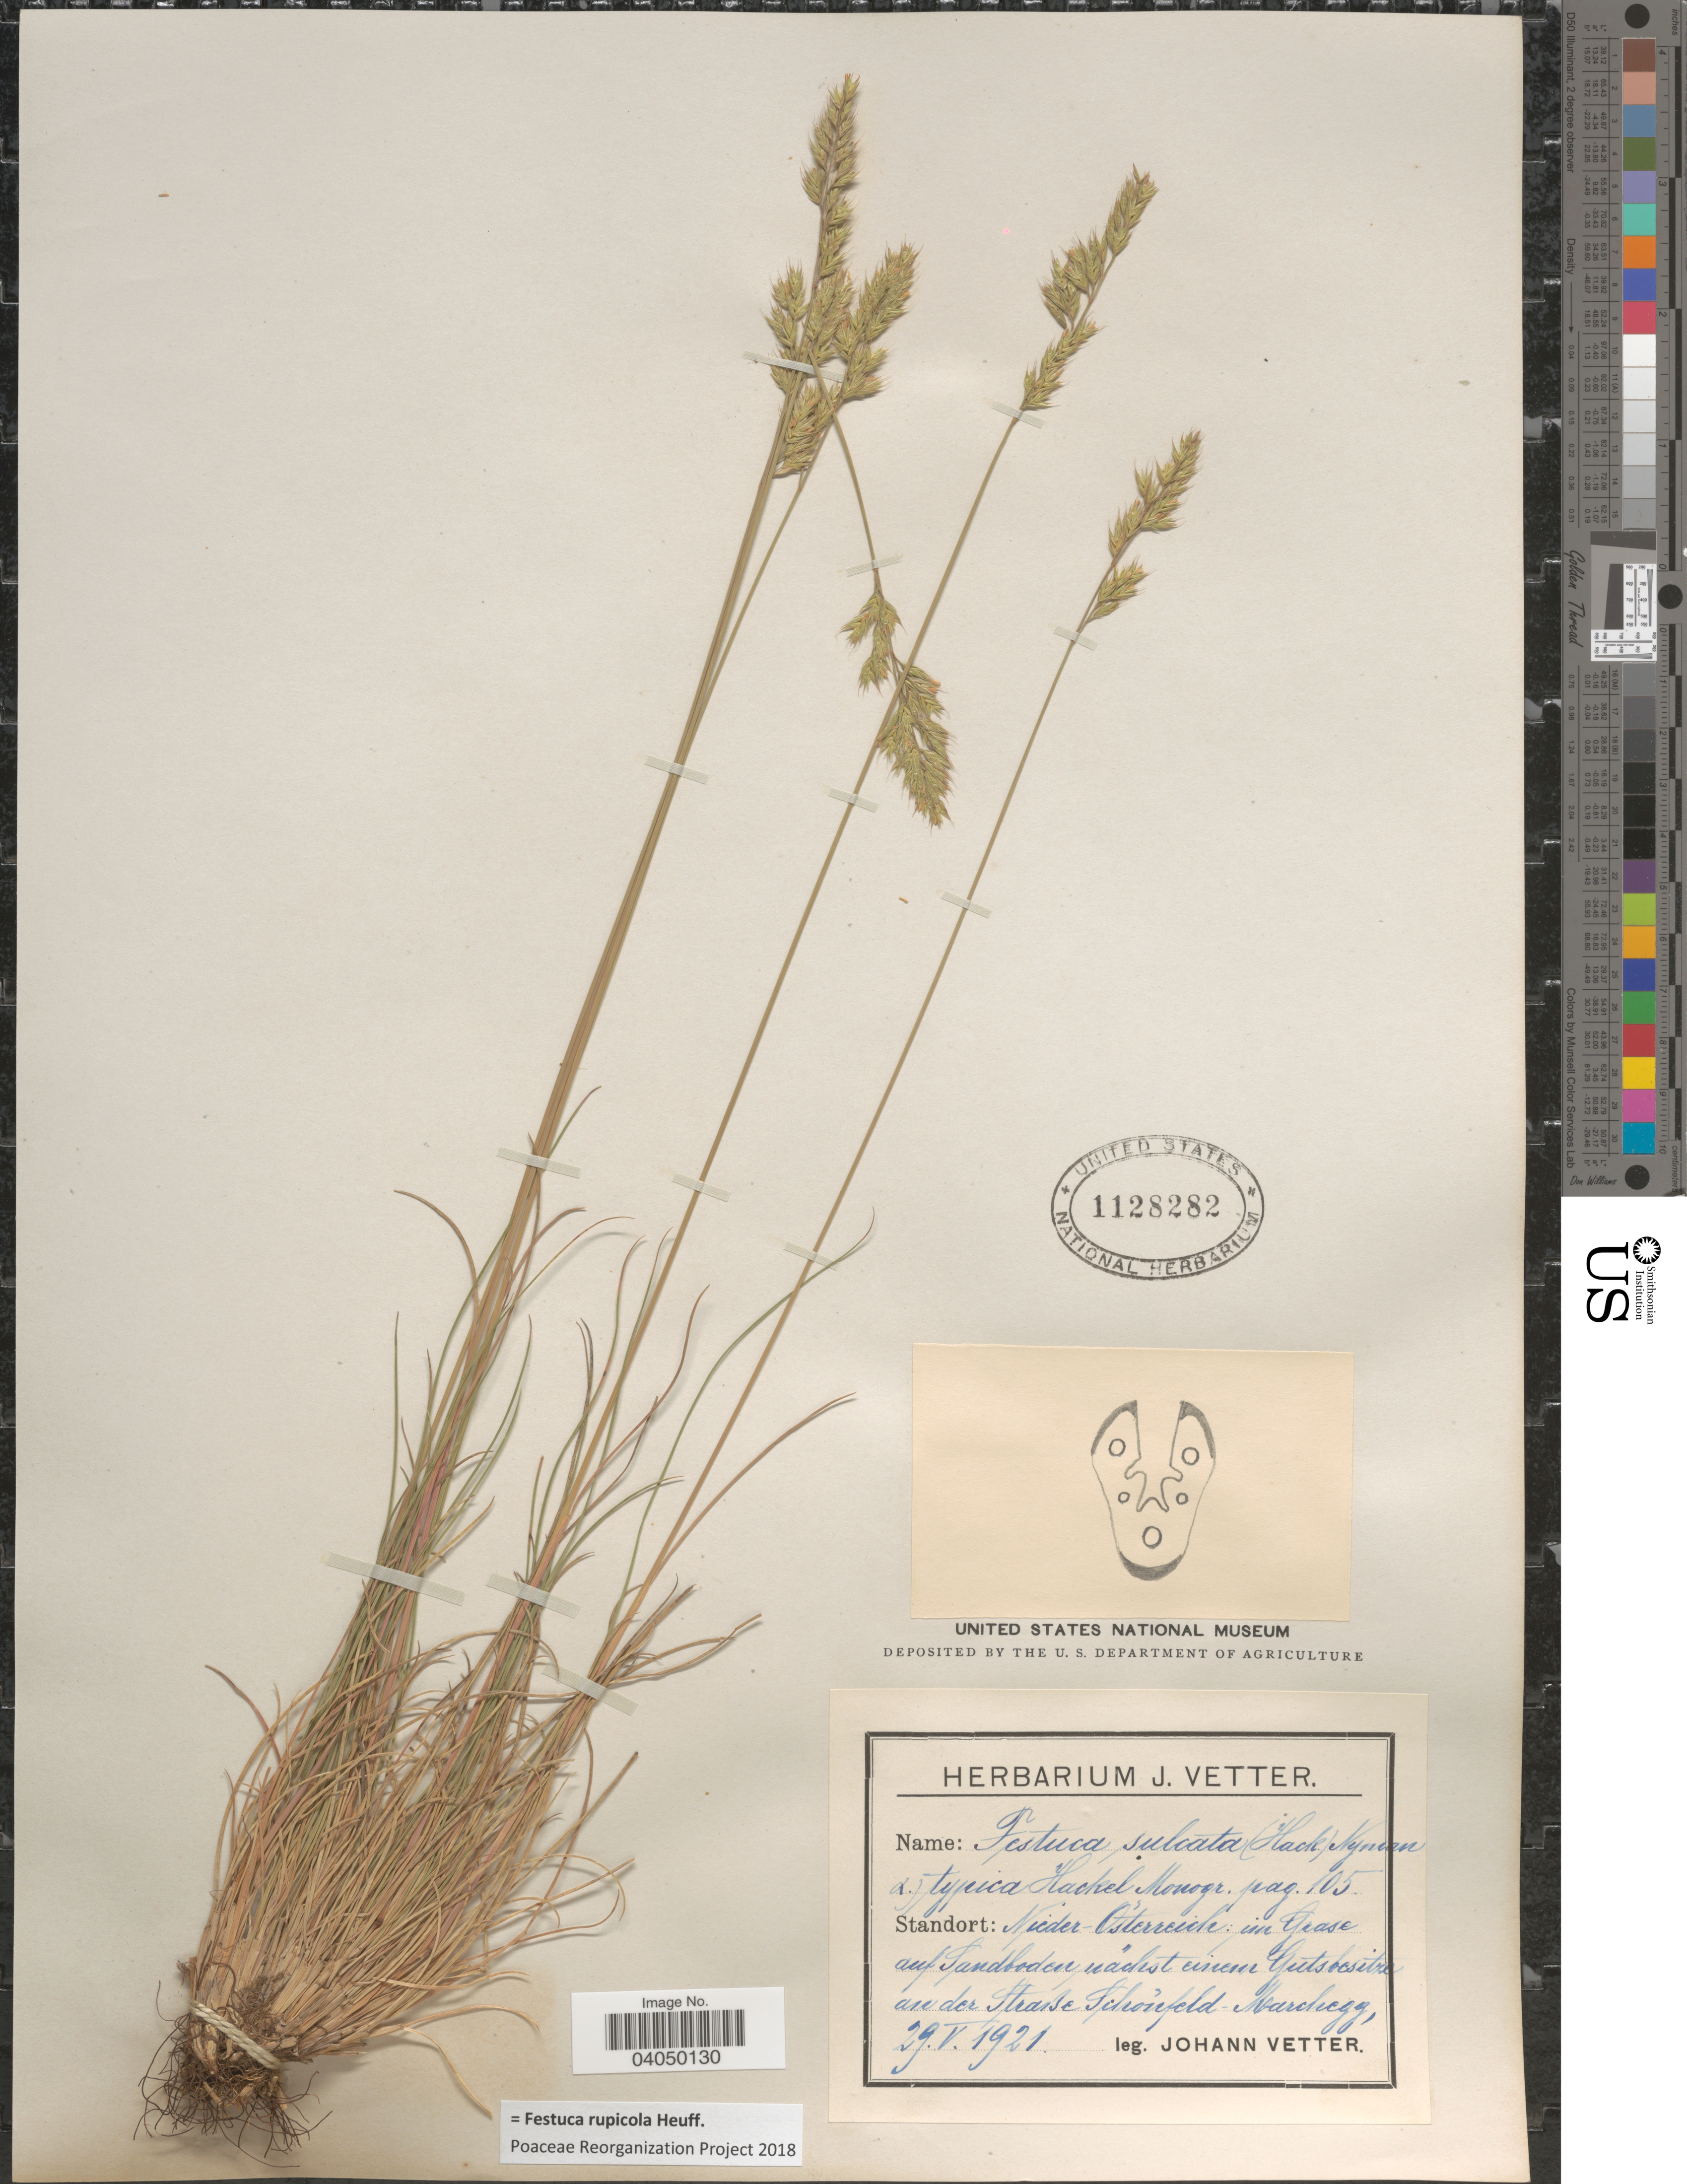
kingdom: Plantae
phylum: Tracheophyta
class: Liliopsida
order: Poales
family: Poaceae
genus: Festuca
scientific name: Festuca rupicola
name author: Heuff.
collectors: J. Vetter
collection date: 1921-05-29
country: Austria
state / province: Niederosterreich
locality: Im Grase auf Sandboden nächst einem Gutsbesitze an der Straße Schõnfeld Marchegg.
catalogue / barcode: US 1128282